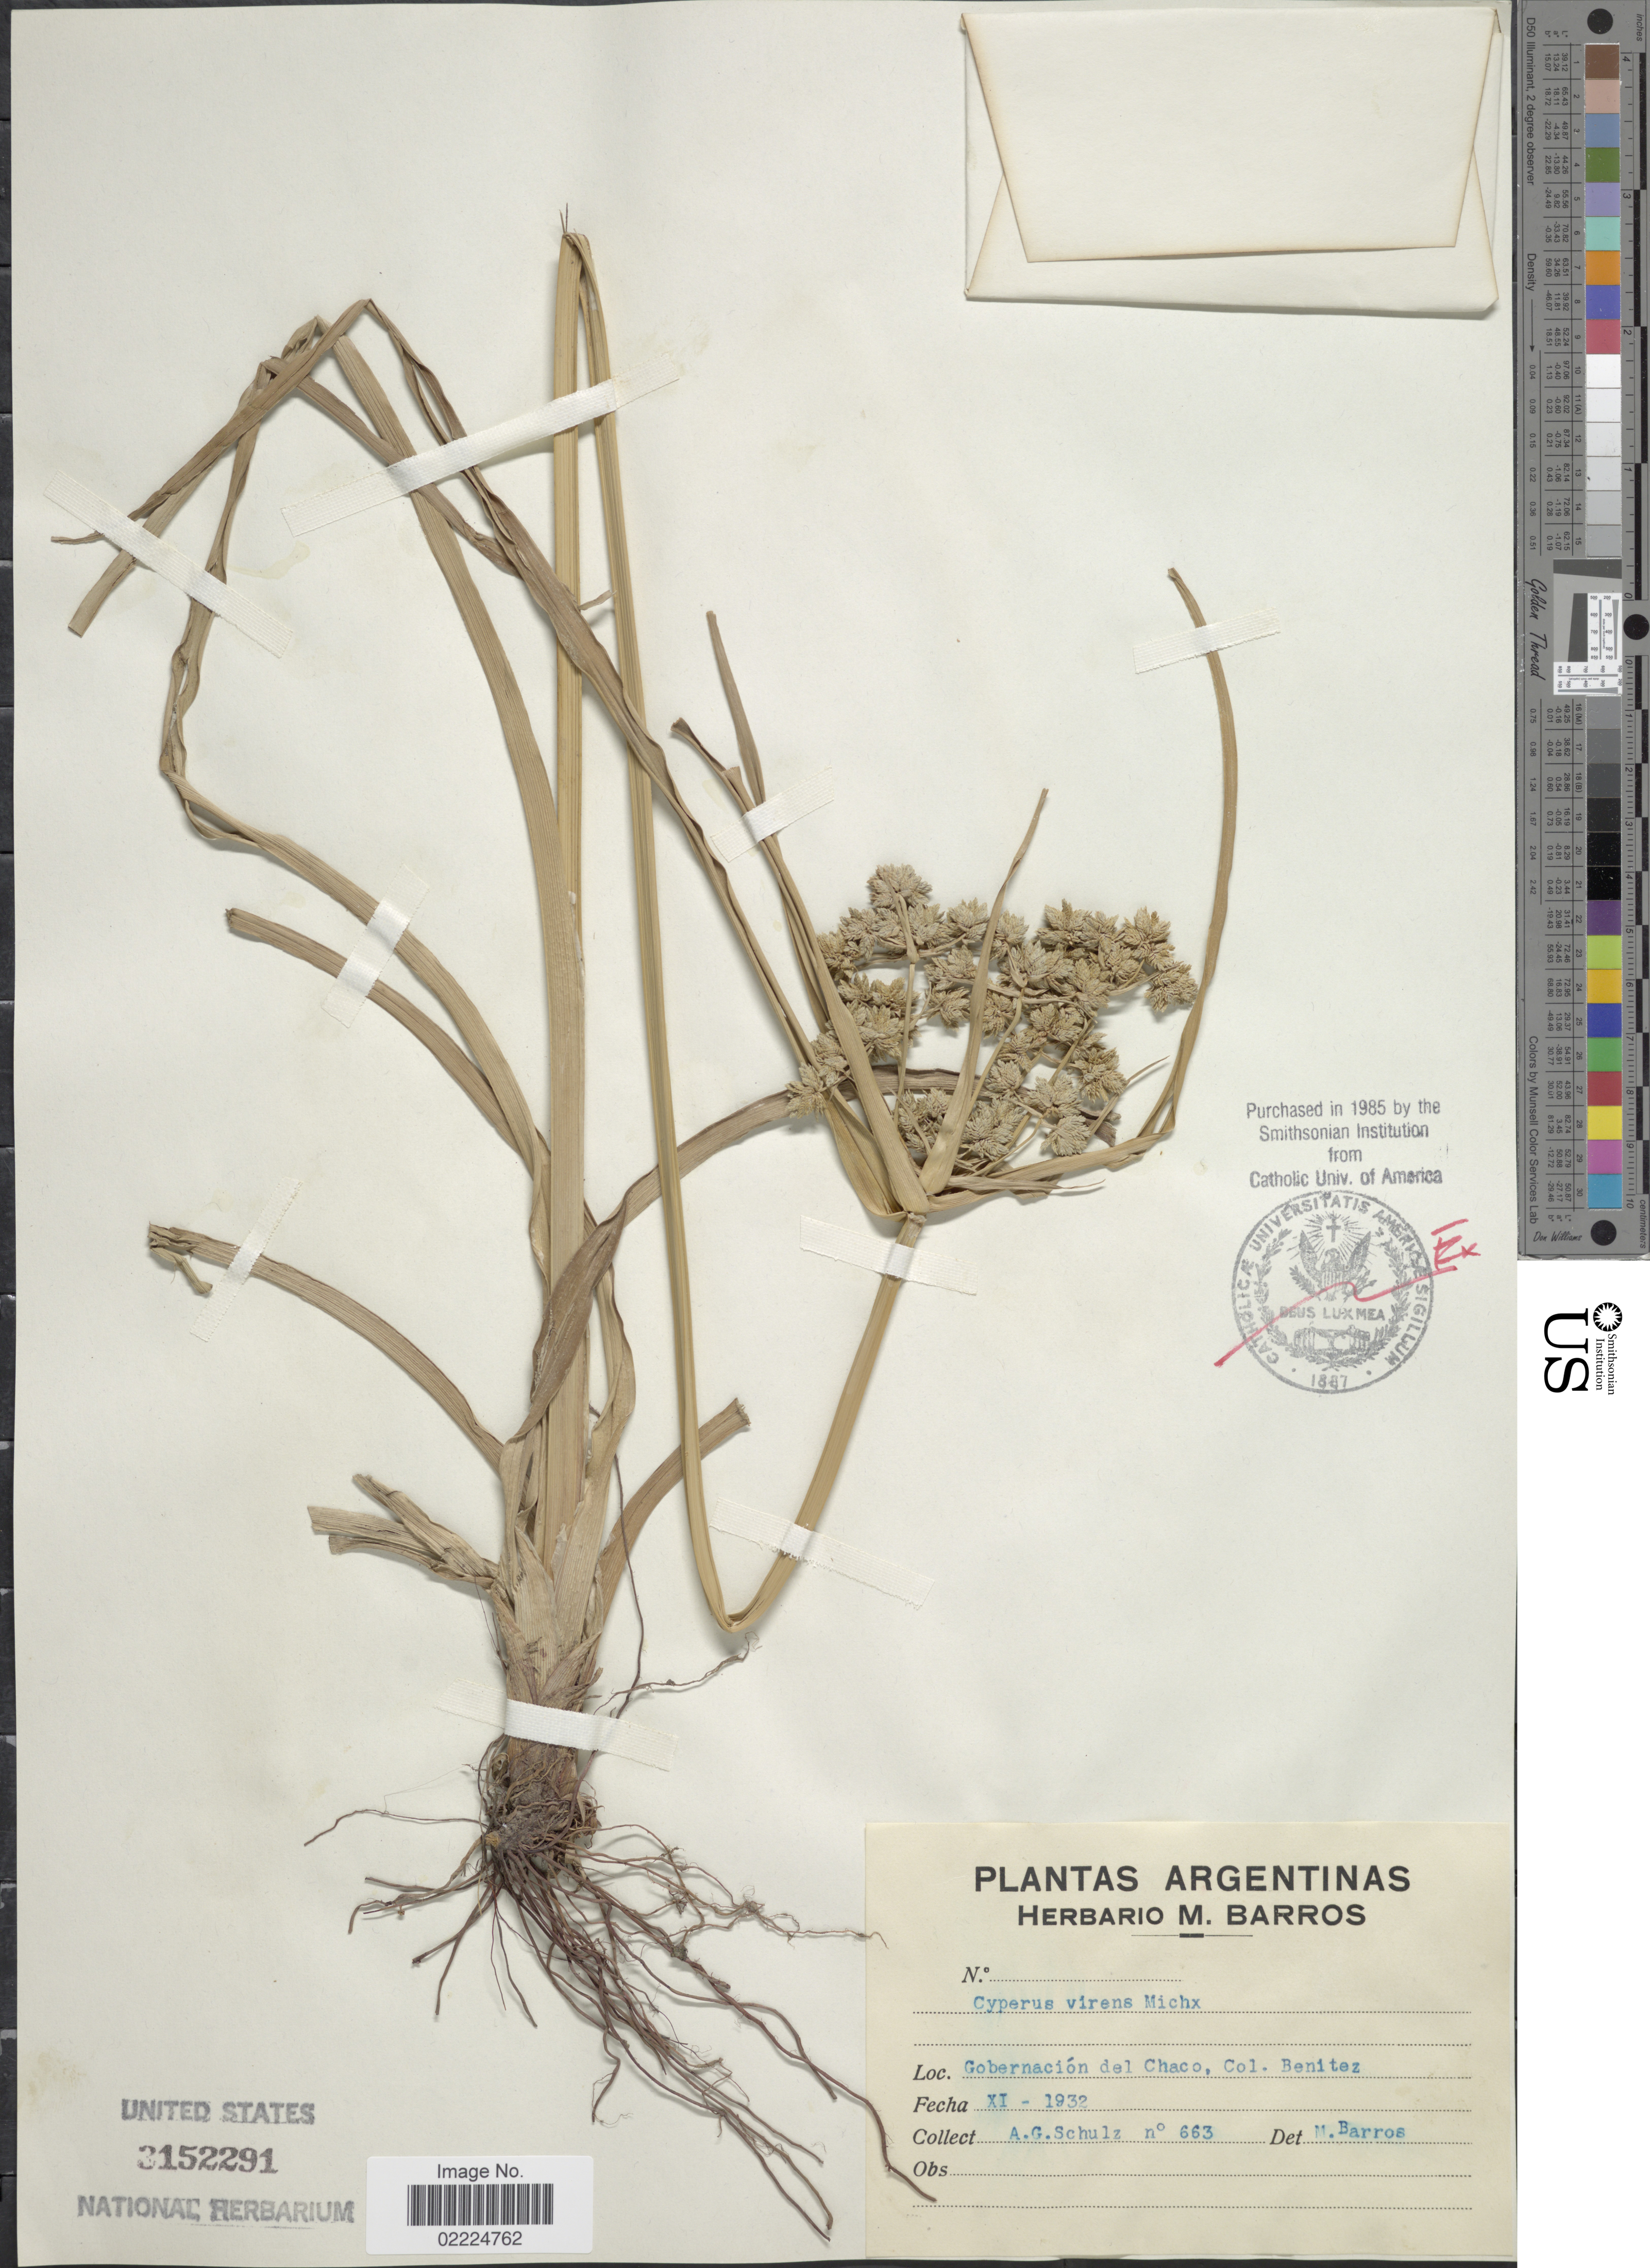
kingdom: Plantae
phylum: Tracheophyta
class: Liliopsida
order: Poales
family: Cyperaceae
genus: Cyperus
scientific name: Cyperus virens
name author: Michx.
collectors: A. G. Schulz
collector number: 663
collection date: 1932-11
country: Argentina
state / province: Chaco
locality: Gobernacion del Chaco, Col. Benitez.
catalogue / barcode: US 3152291